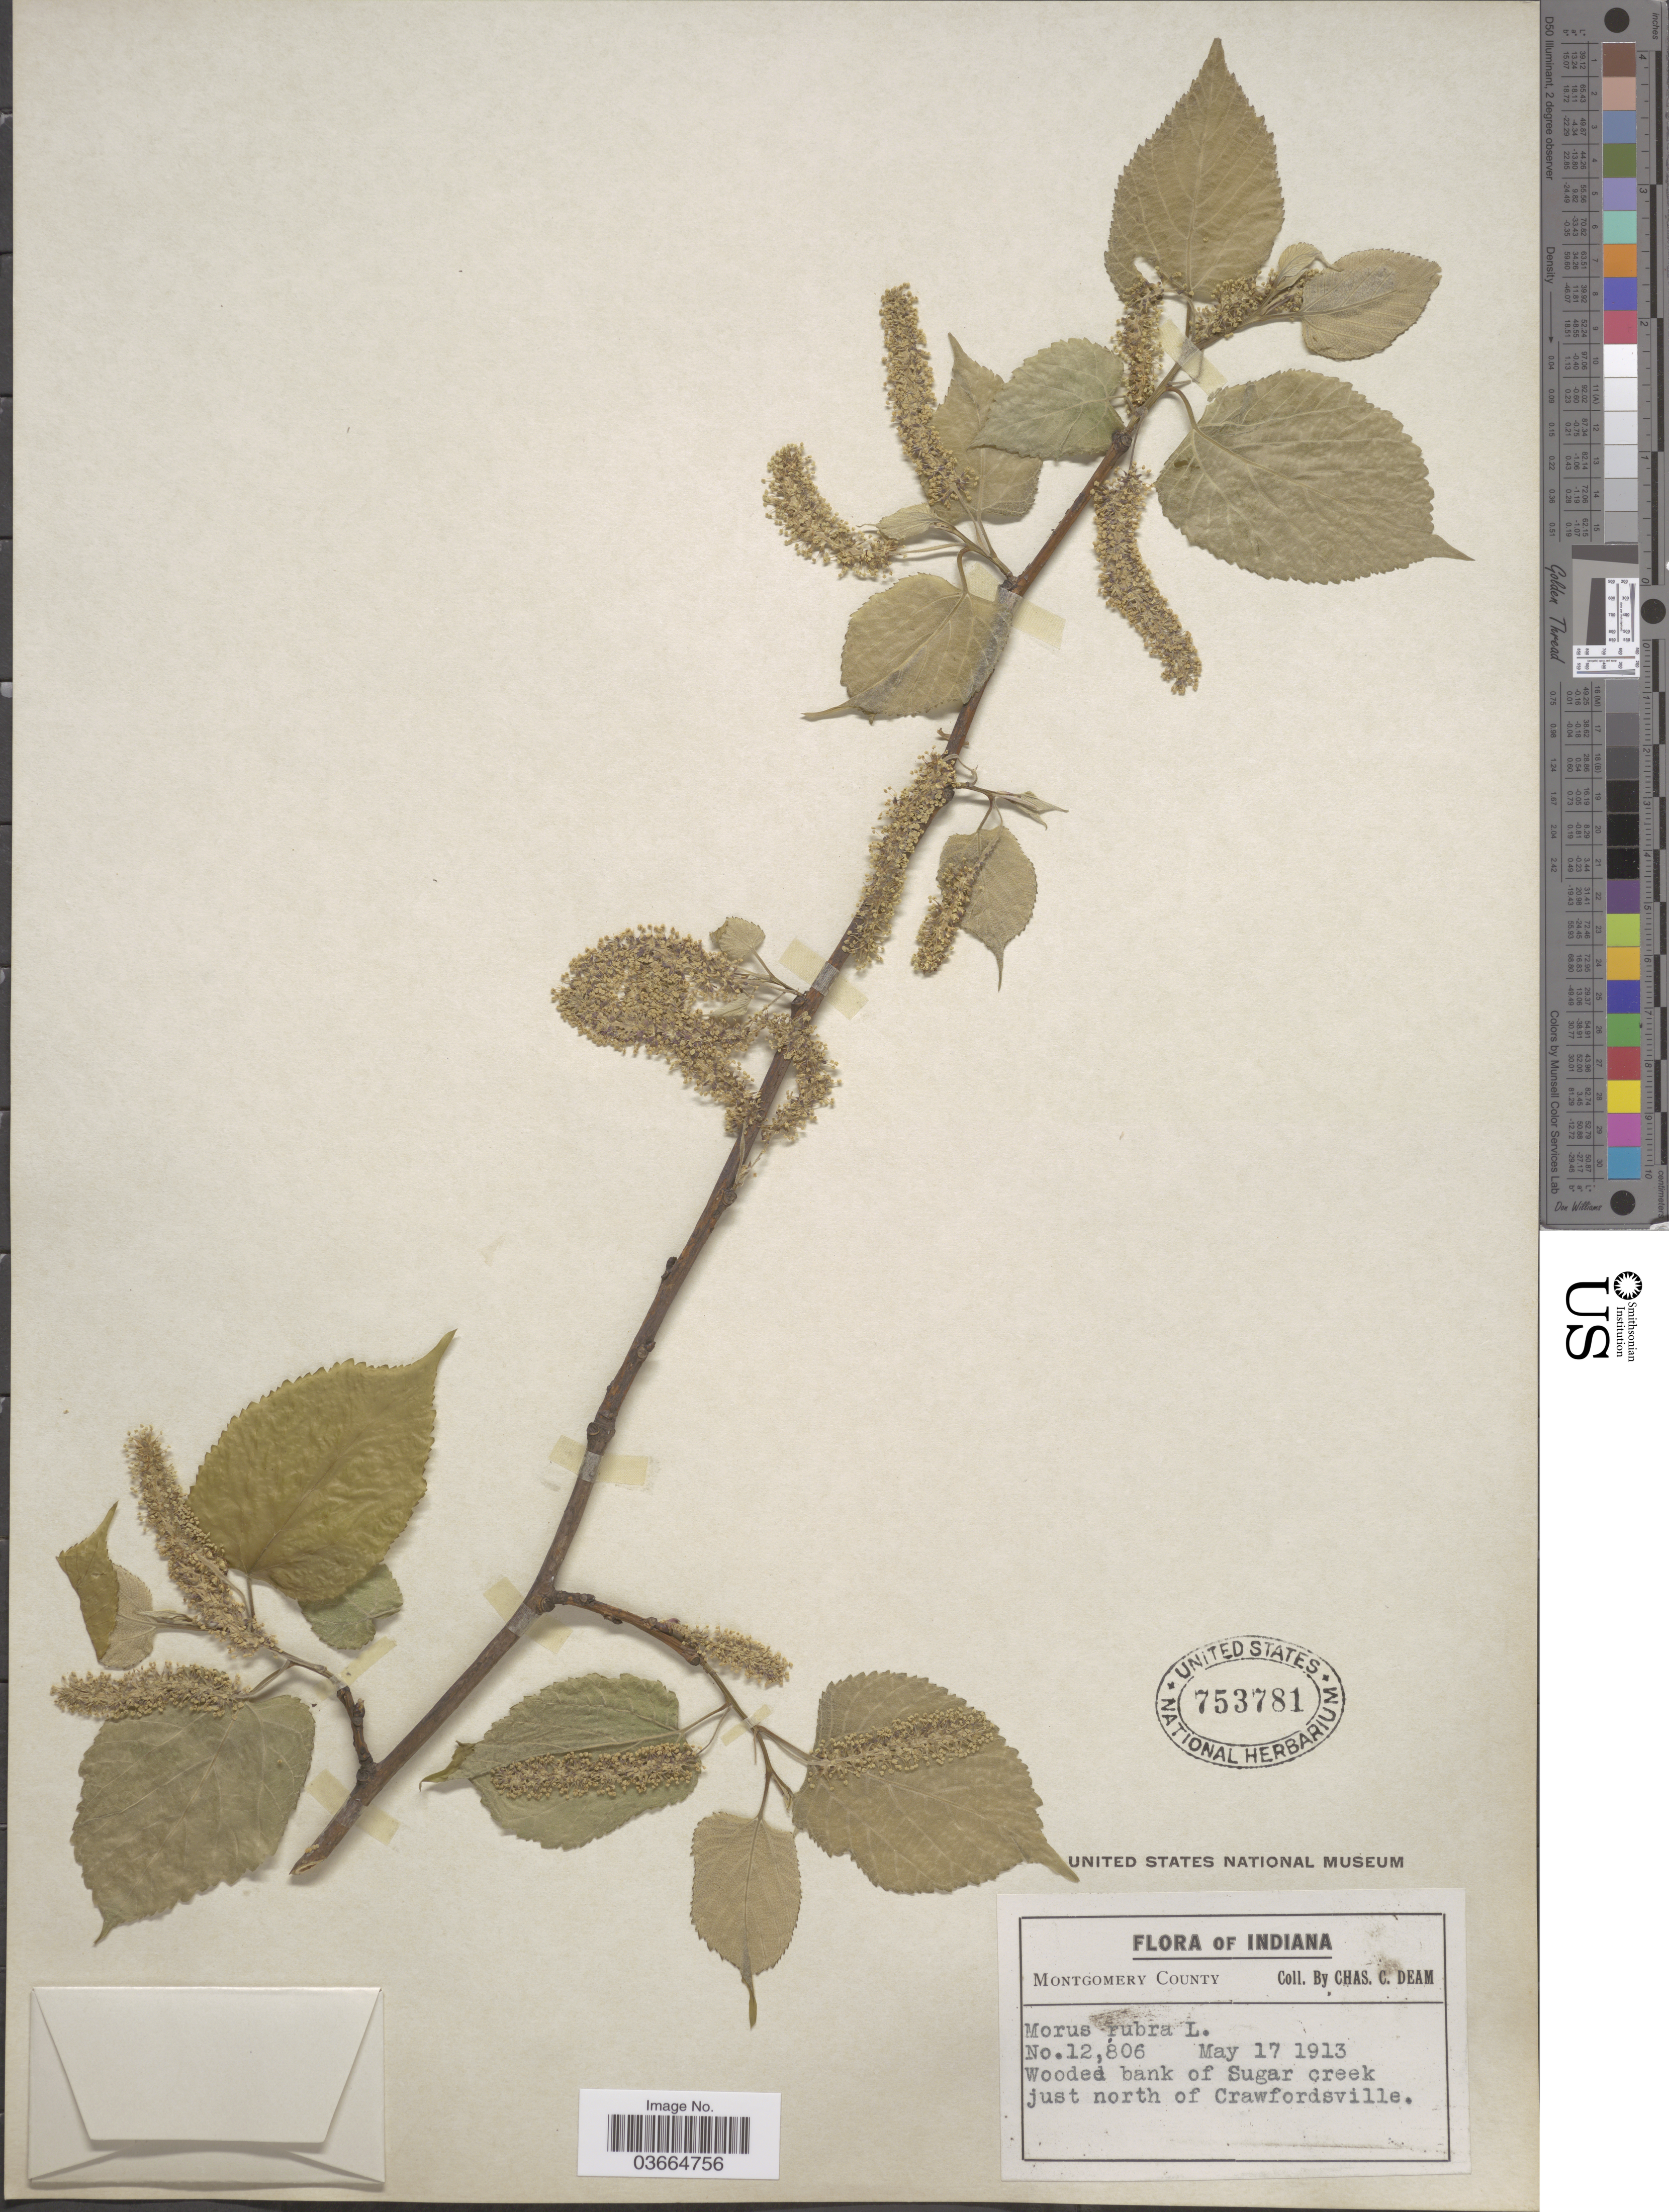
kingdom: Plantae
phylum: Tracheophyta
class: Magnoliopsida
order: Rosales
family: Moraceae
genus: Morus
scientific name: Morus rubra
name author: L.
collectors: C. C. Deam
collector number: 12806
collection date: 1913-05-17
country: United States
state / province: Indiana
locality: Montgomery County. Wooded bank of Sugar creek just north of Crawfordsville.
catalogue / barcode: US 753781